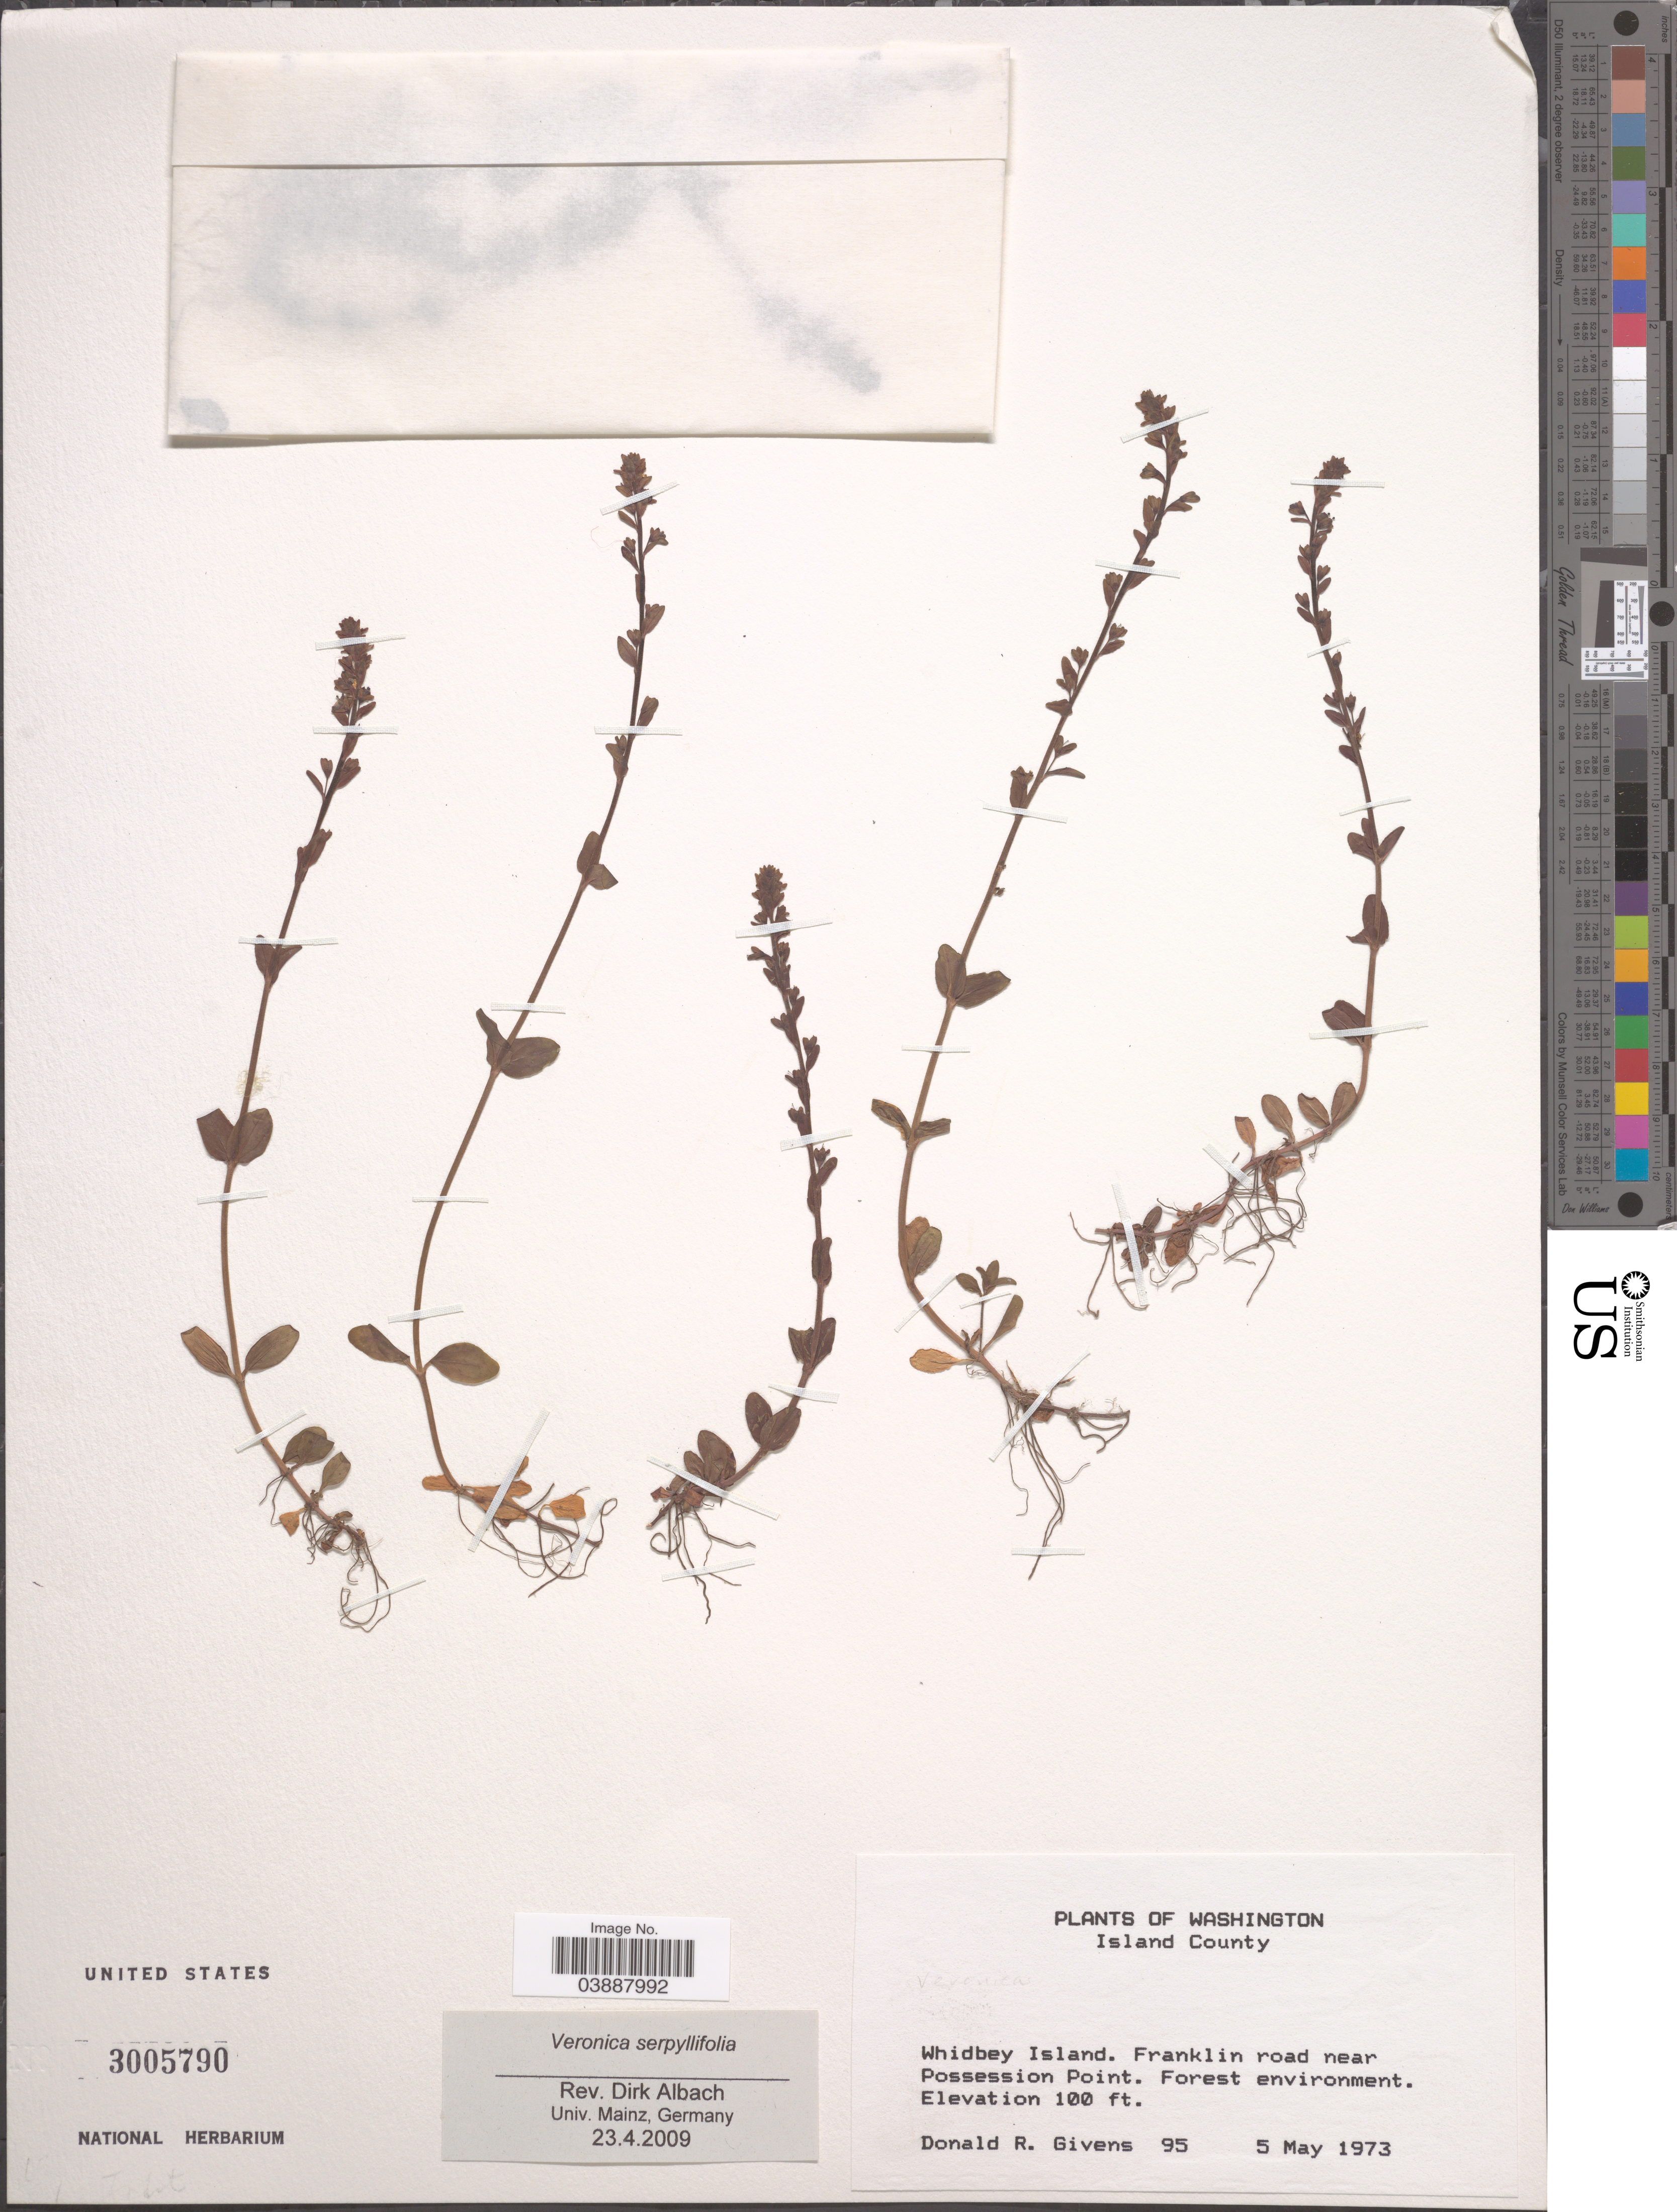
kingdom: Plantae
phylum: Tracheophyta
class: Magnoliopsida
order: Lamiales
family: Plantaginaceae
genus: Veronica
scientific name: Veronica serpyllifolia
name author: L.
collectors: D. Givens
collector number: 95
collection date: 1973-05-05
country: United States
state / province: Washington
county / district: Island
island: Whidbey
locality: Island County. Whidbey Island. Franklin road near Possession Point. Forest environment.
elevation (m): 30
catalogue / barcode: US 3005790